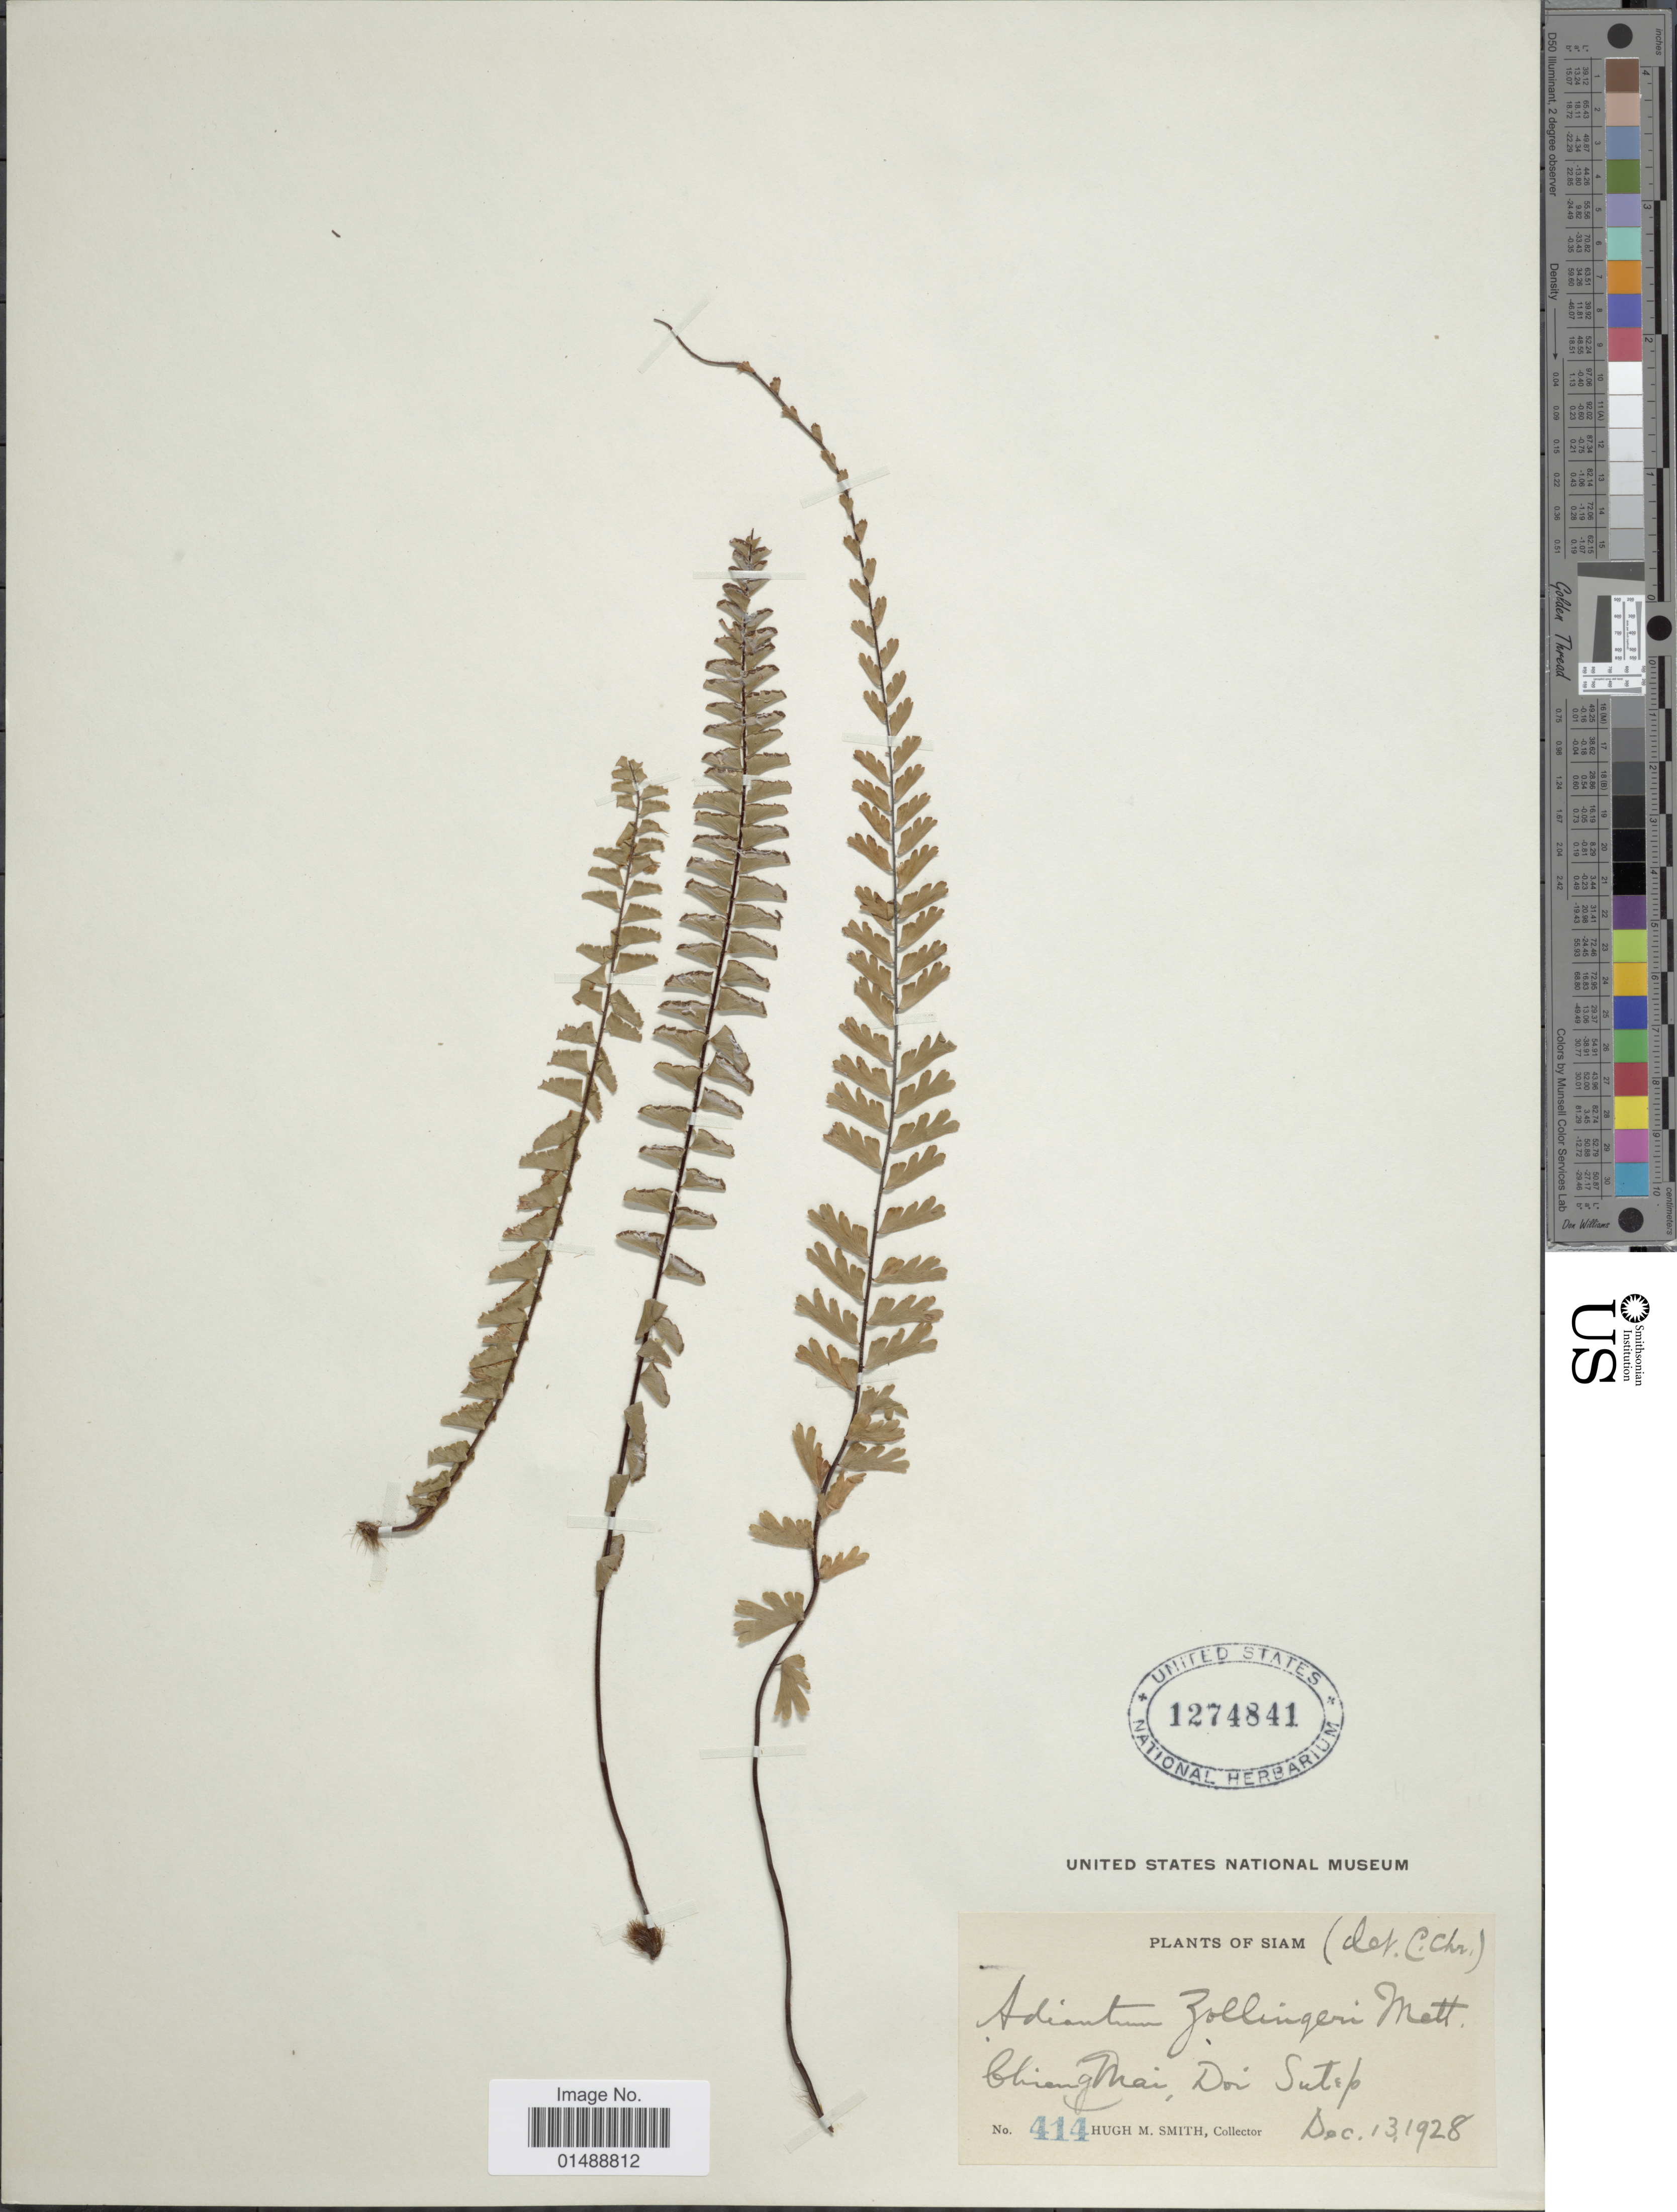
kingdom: Plantae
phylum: Tracheophyta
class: Polypodiopsida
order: Polypodiales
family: Pteridaceae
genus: Adiantum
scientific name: Adiantum zollingeri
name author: Mett. ex Kuhn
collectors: H. M. Smith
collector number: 414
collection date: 1928-12-13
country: Thailand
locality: Chiang Mai, Doi Sutep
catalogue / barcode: US 1274841